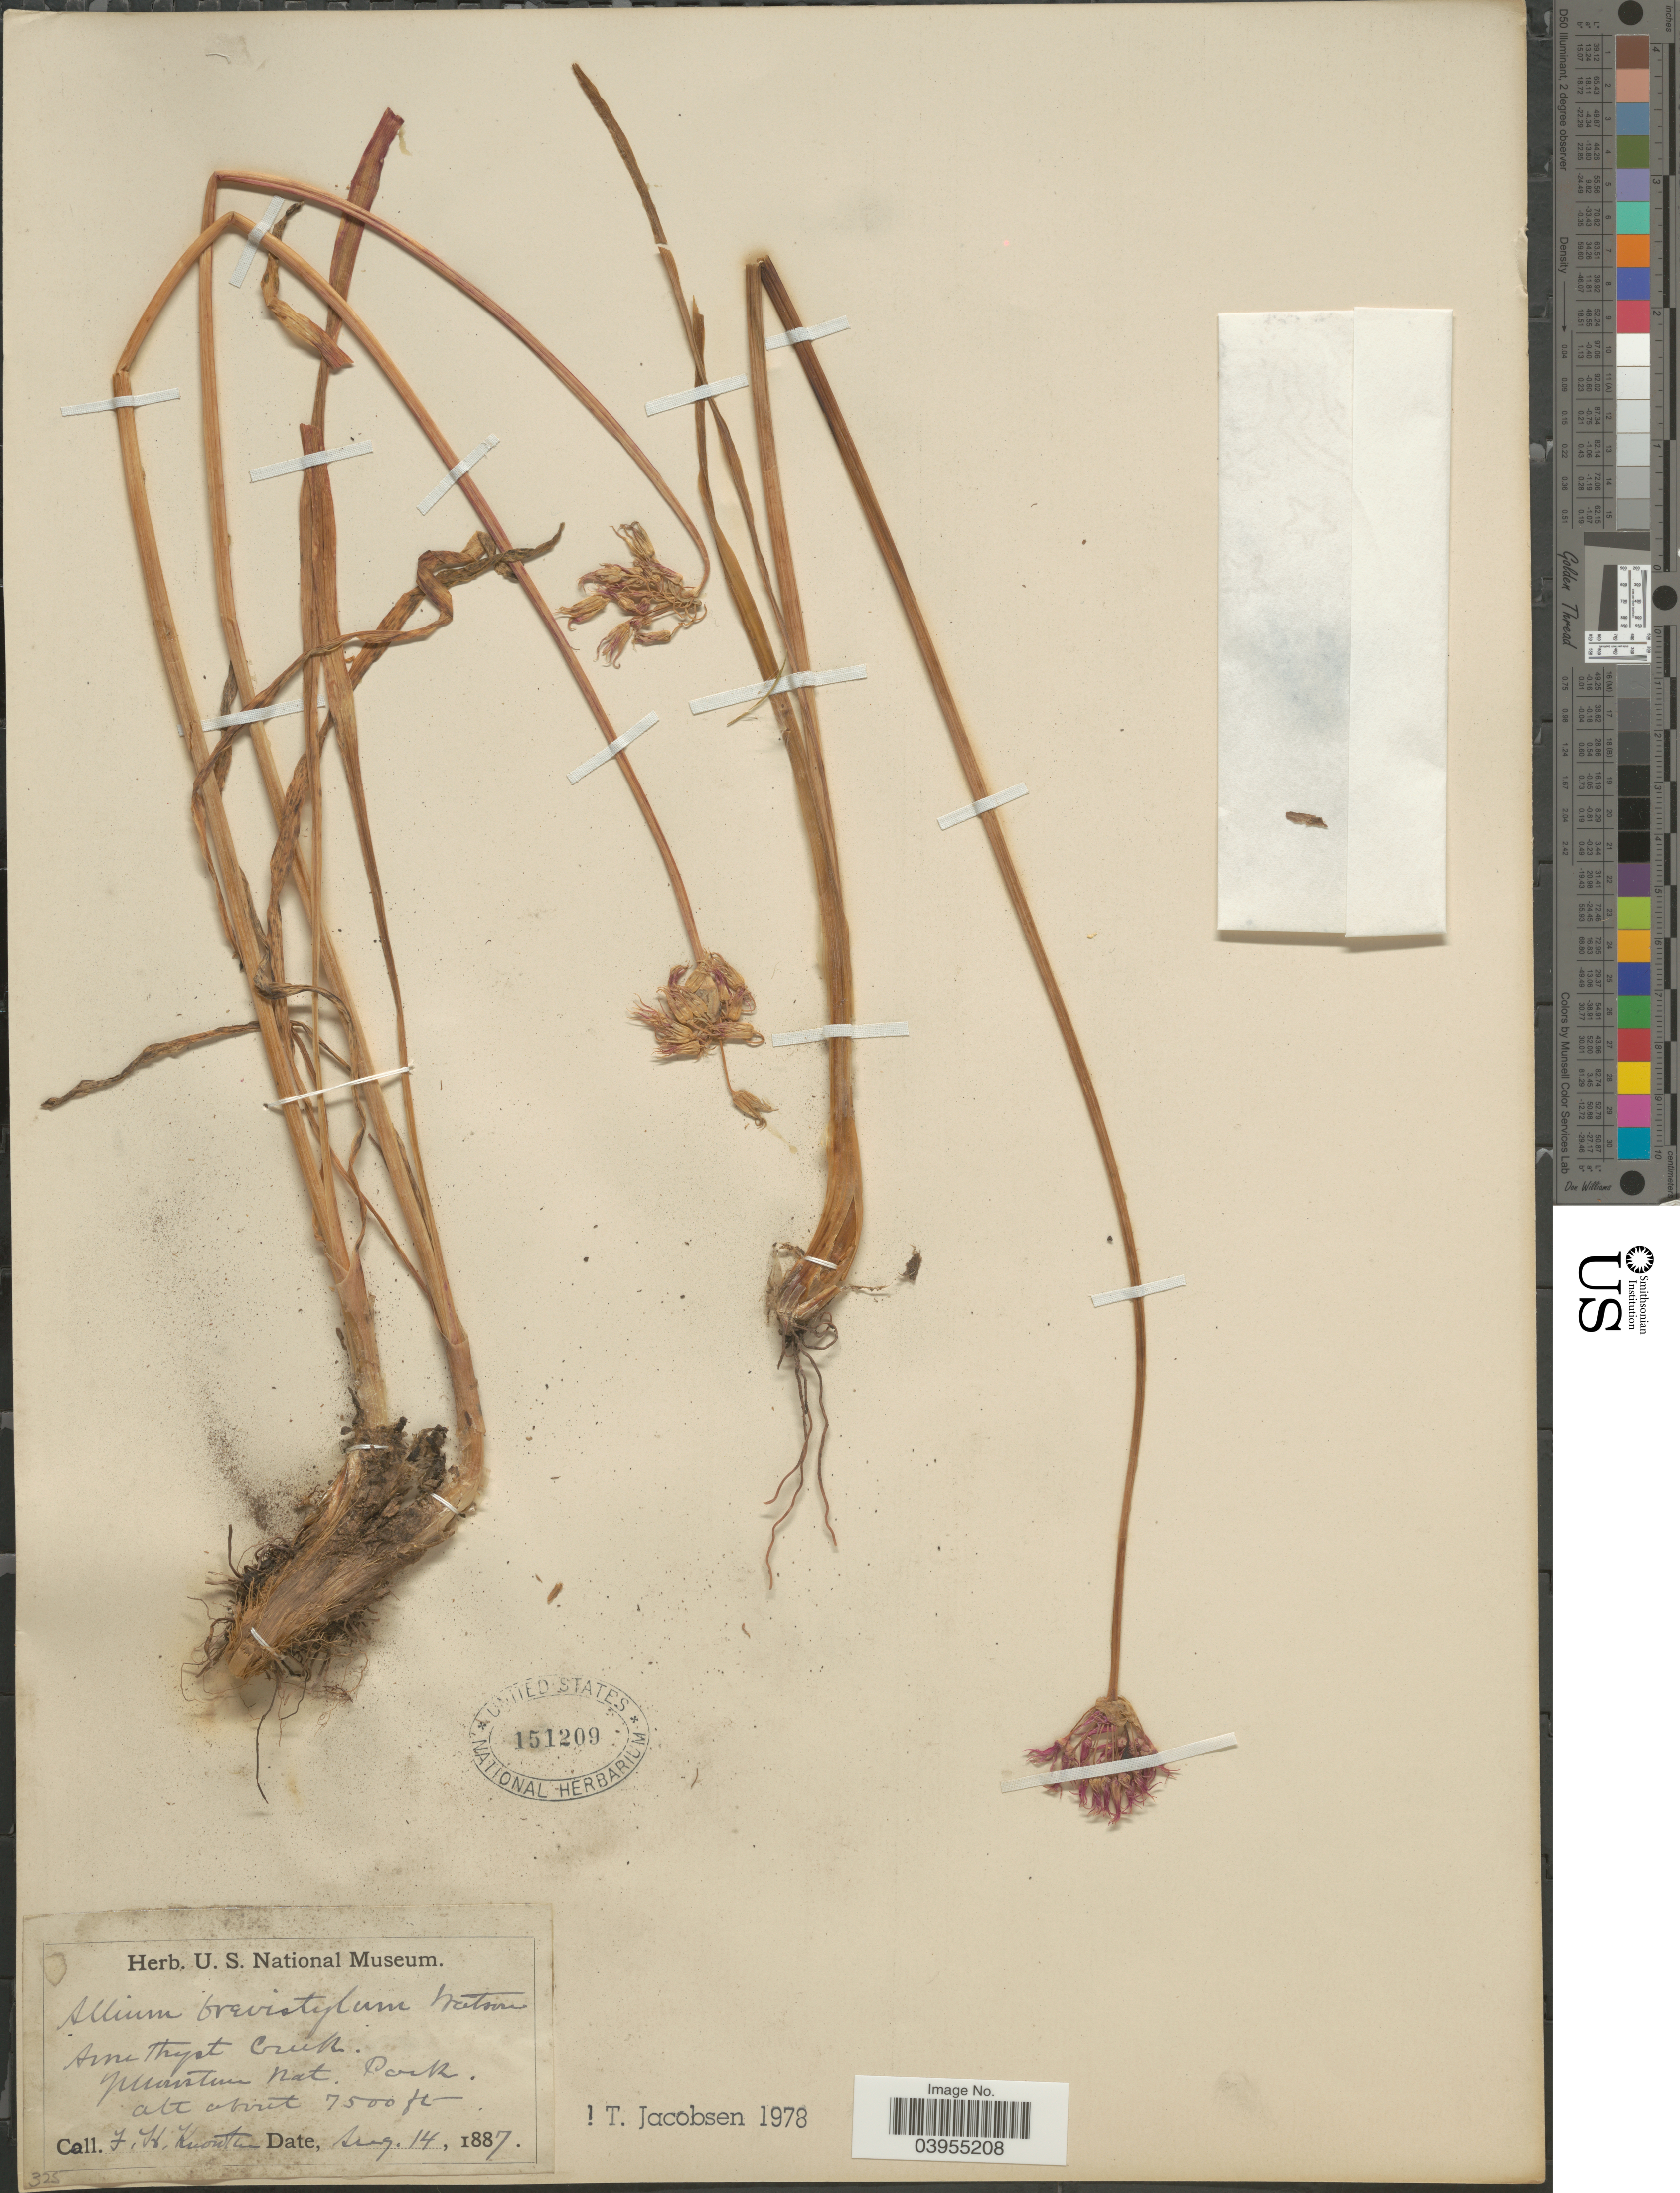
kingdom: Plantae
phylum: Tracheophyta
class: Liliopsida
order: Asparagales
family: Amaryllidaceae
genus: Allium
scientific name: Allium brevistylum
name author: S. Watson in C. King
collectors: F. H. Knowlton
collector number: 325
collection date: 1887-08-14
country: United States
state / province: Wyoming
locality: Amethyst Creek. Yellowstone Nat. Park.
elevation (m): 2286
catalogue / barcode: US 151209